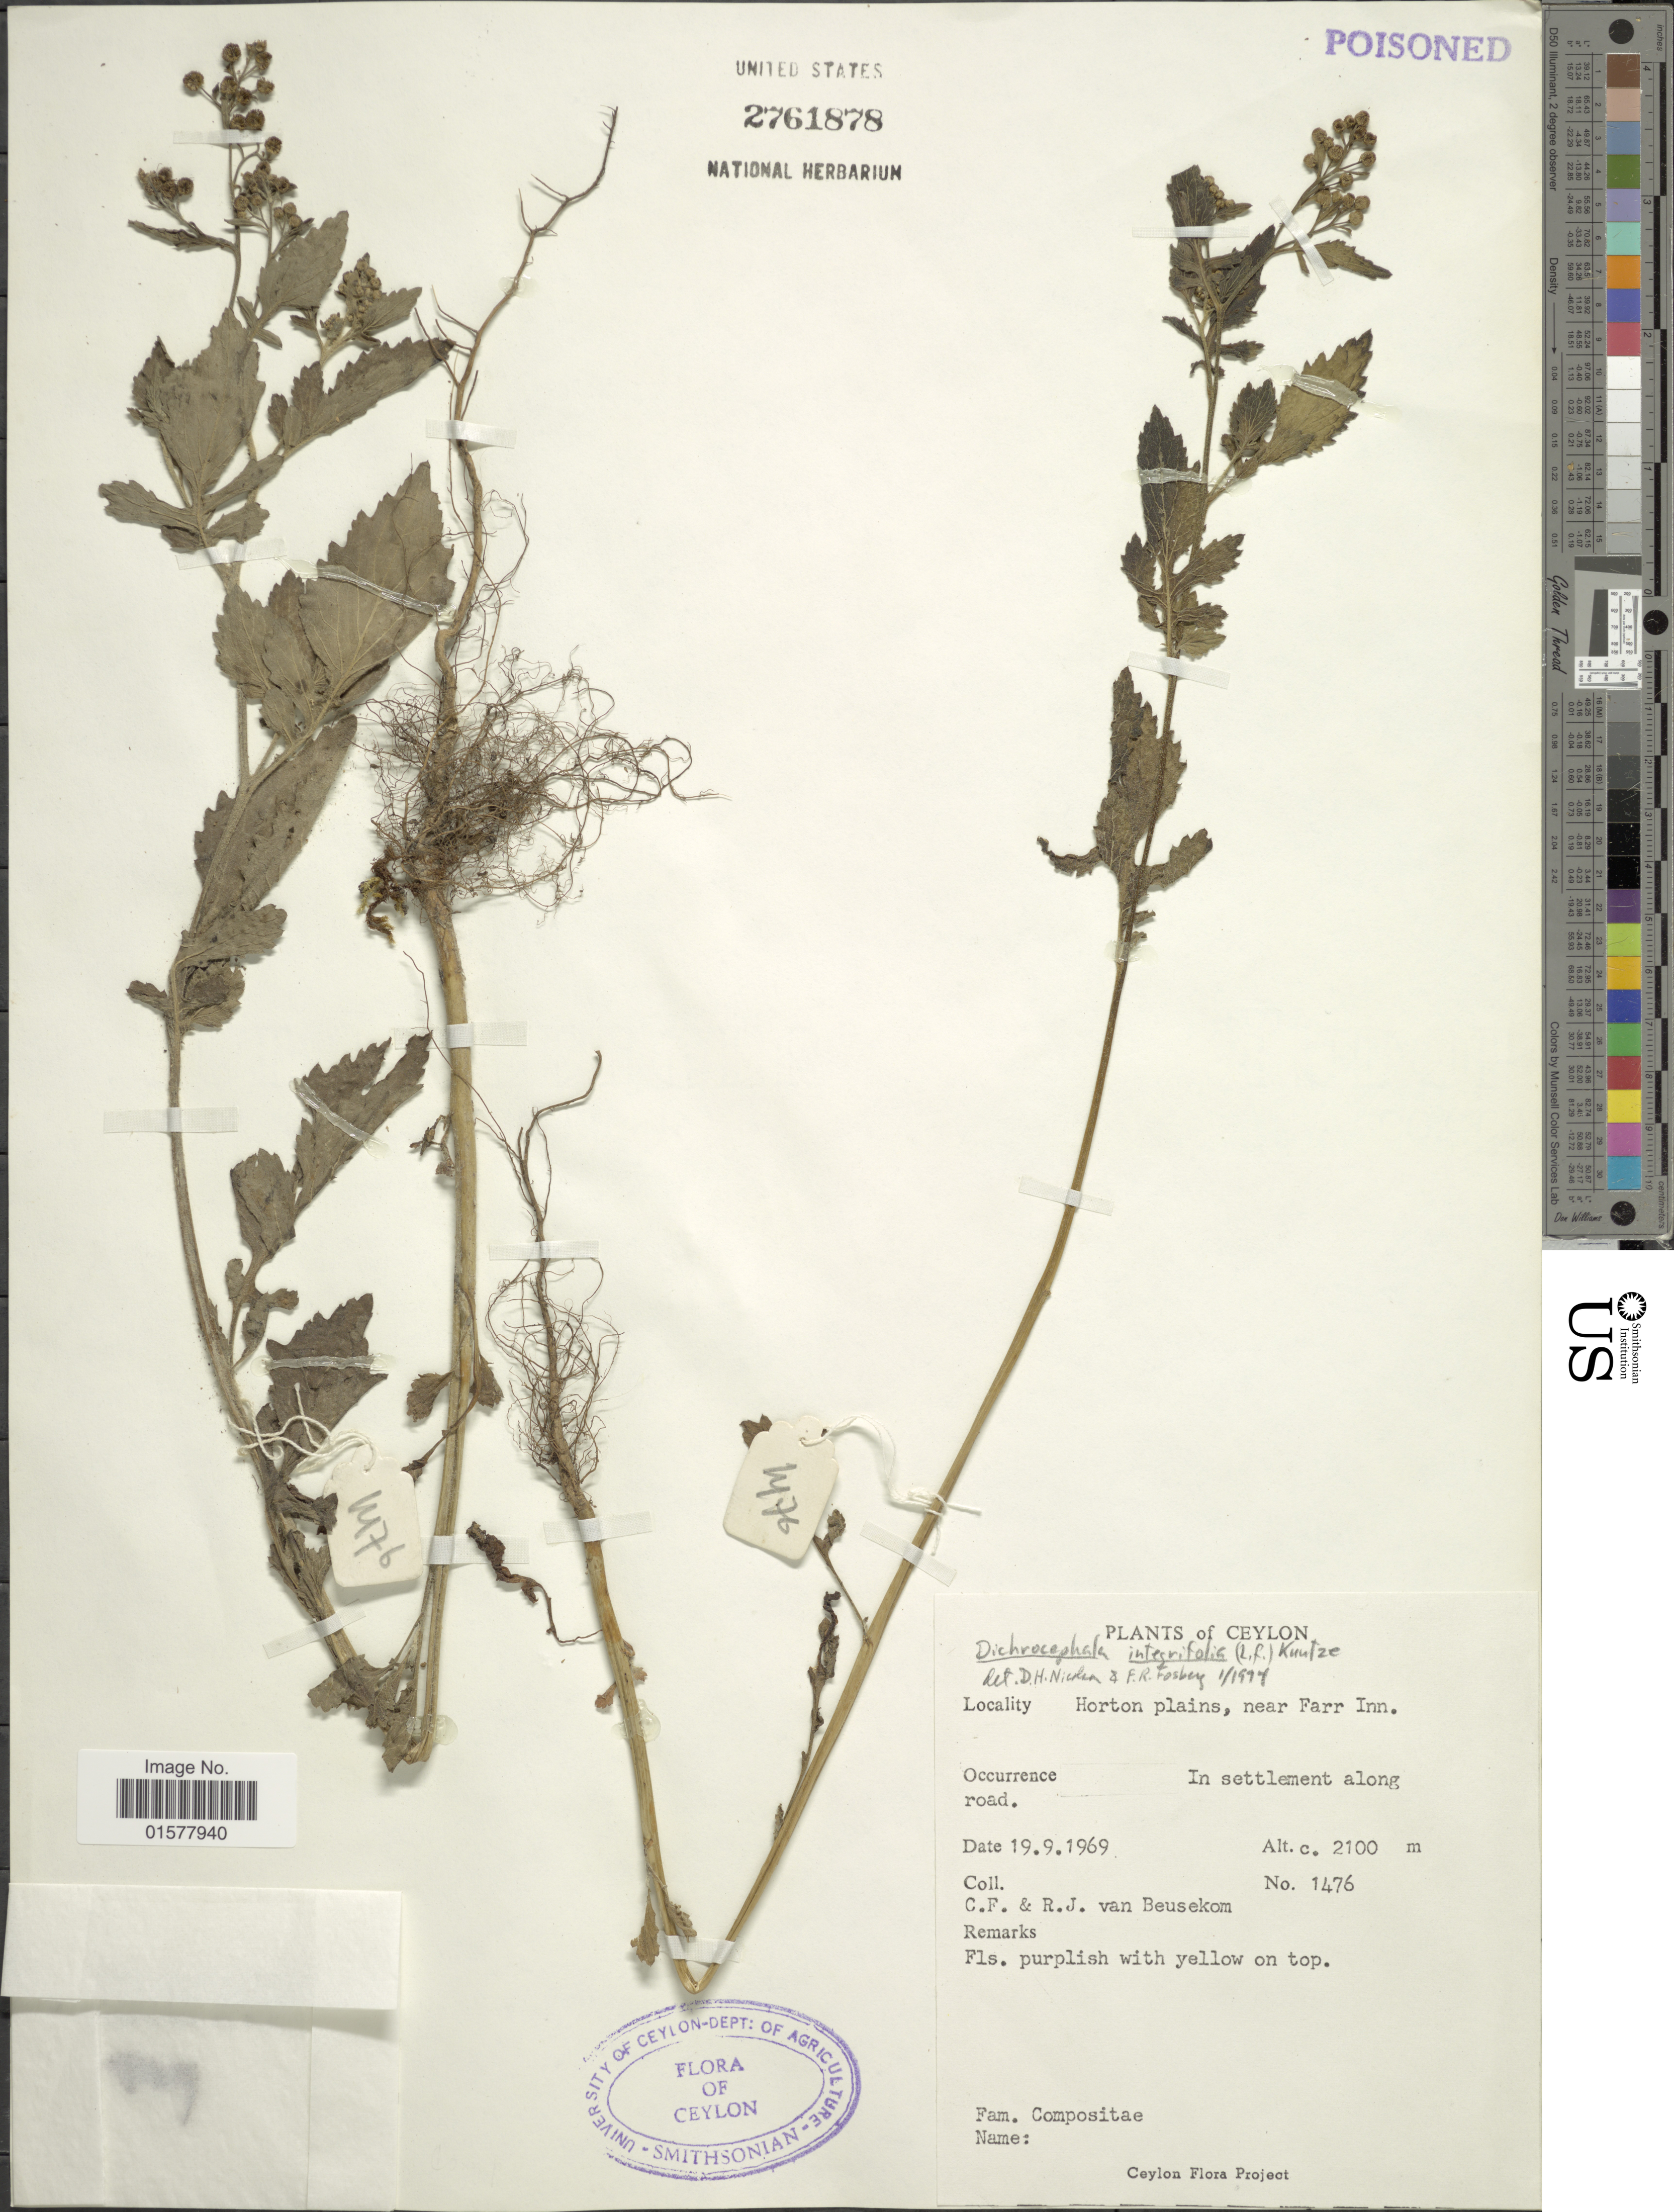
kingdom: Plantae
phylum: Tracheophyta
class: Magnoliopsida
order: Asterales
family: Asteraceae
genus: Dichrocephala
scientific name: Dichrocephala integrifolia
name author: (L. f.) Kuntze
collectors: C. F. Beusekom & R. Beusekom-Osinga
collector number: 1476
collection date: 1969-09-19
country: Sri Lanka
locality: Ceylon, Horton plains, near Farr Inn.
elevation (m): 2100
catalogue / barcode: US 2761878